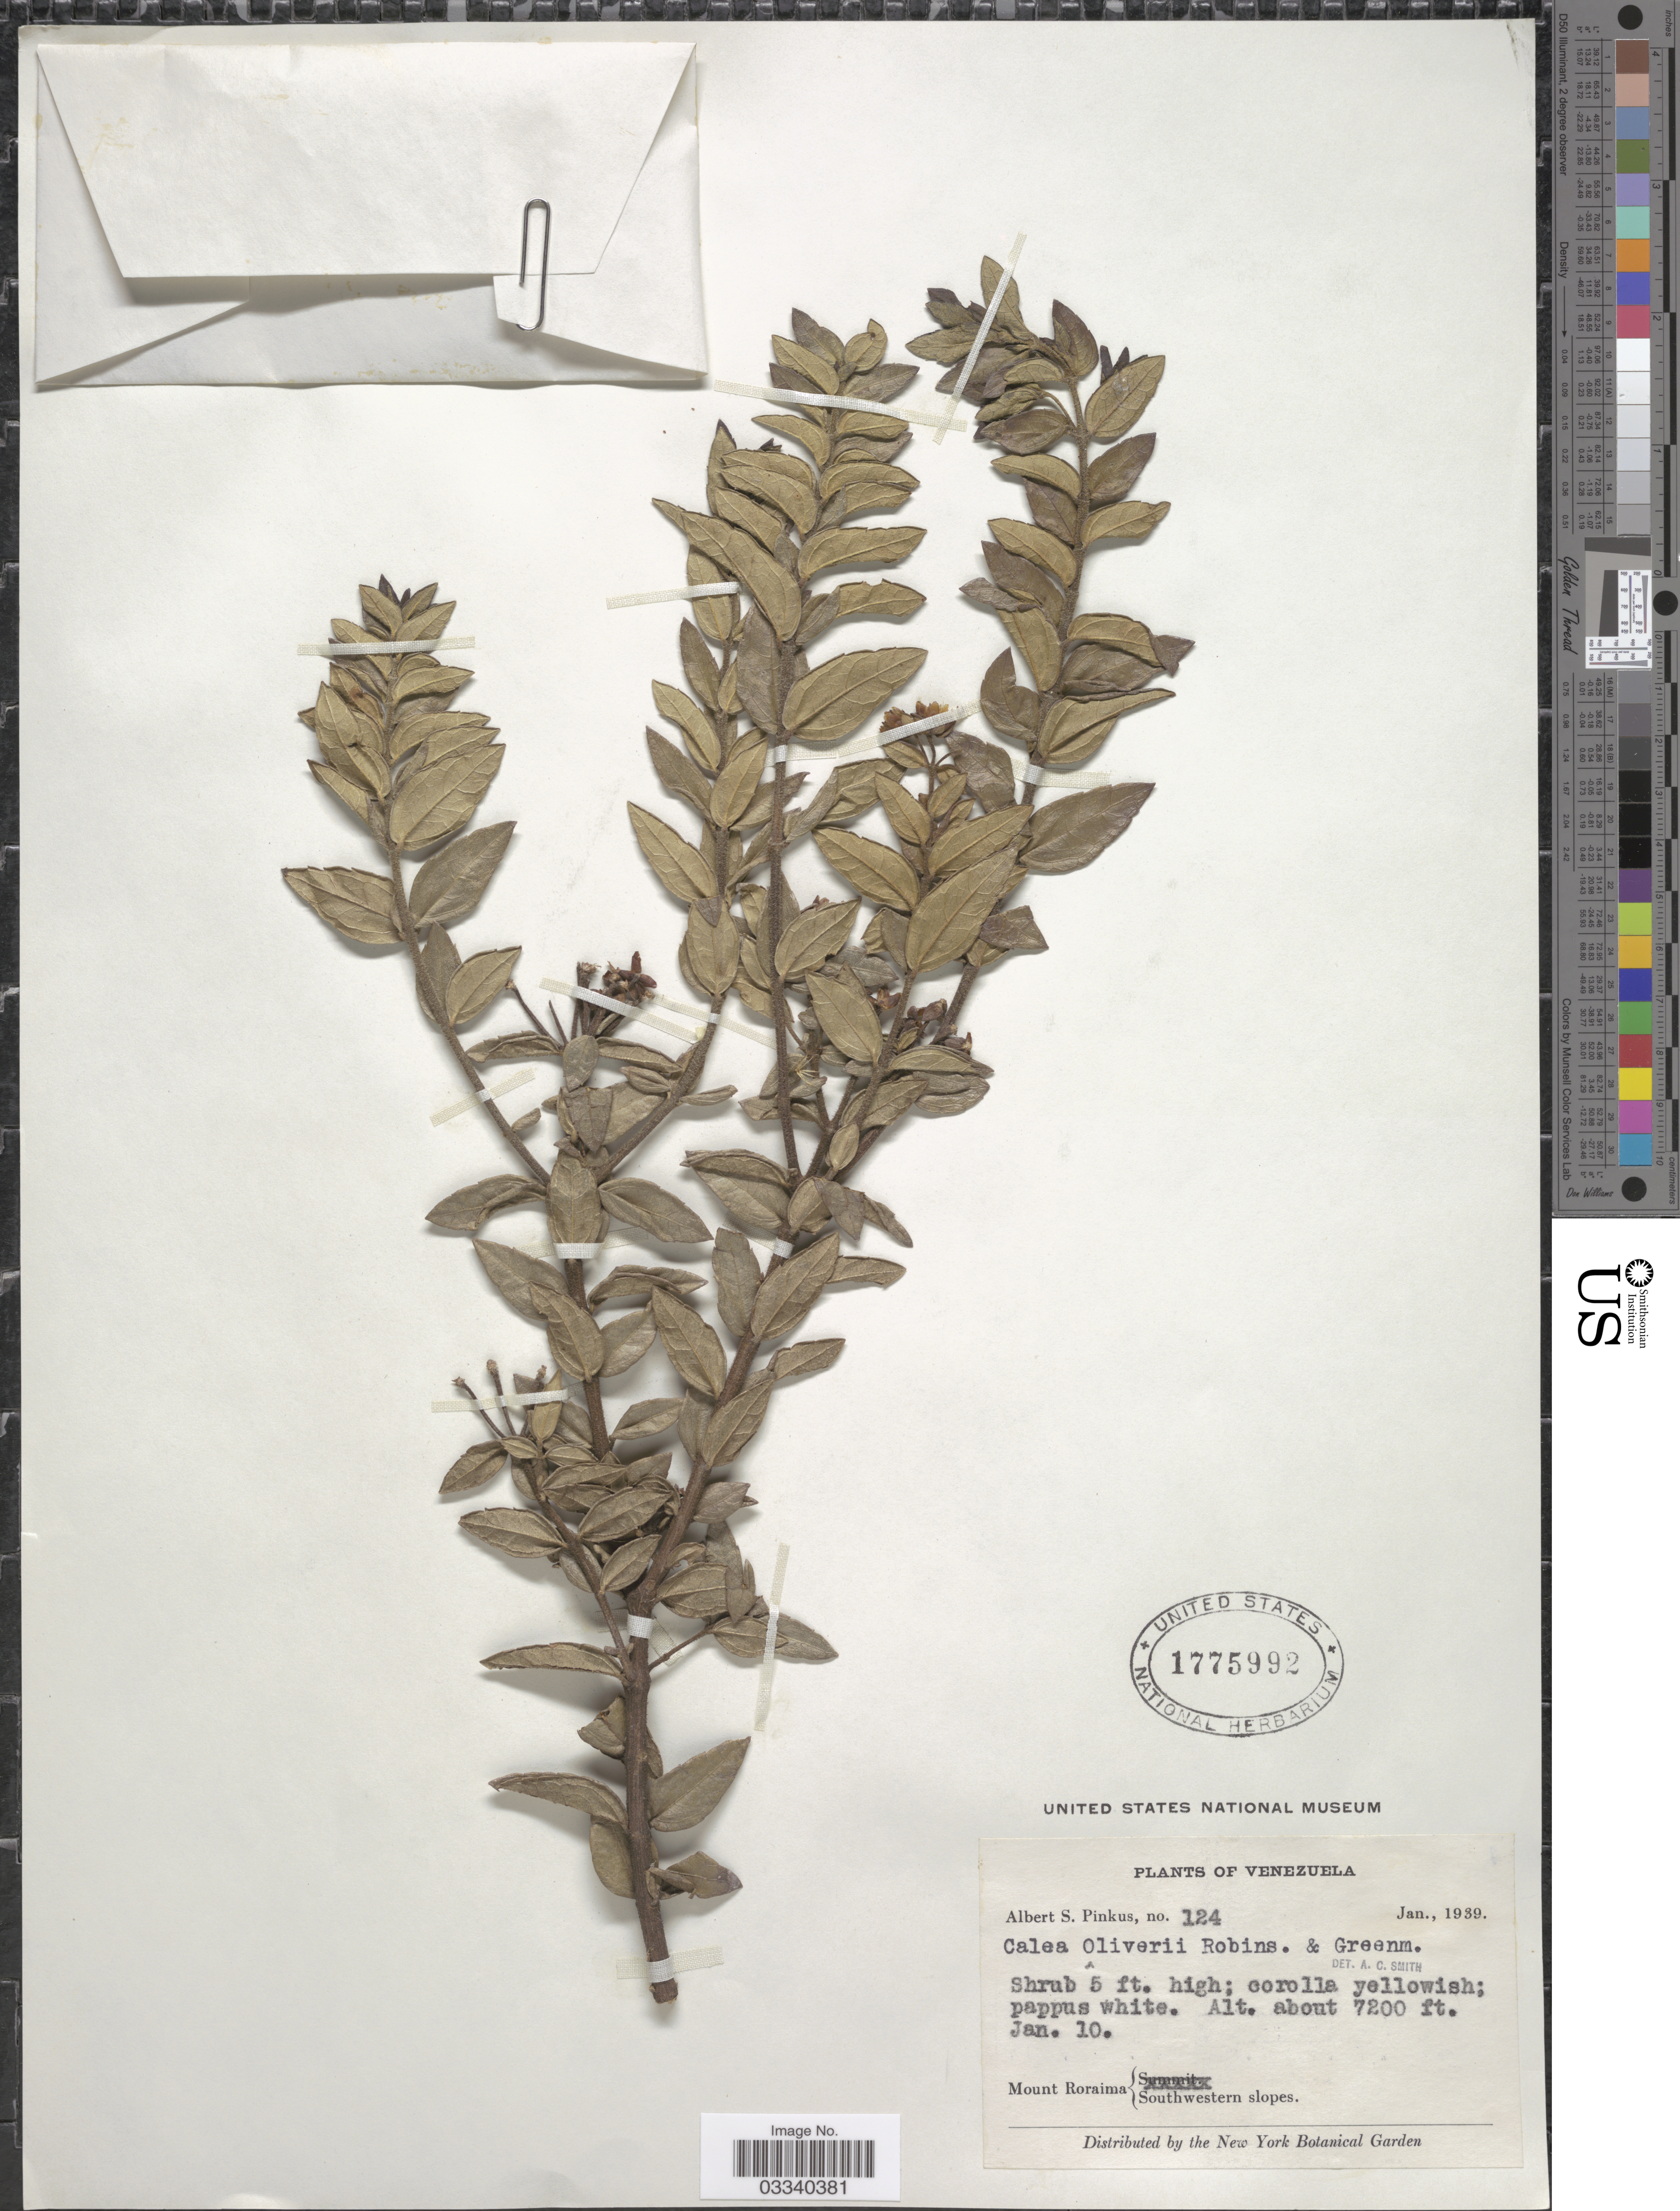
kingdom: Plantae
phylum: Tracheophyta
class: Magnoliopsida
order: Asterales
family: Asteraceae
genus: Calea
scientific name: Calea oliveri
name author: B.L. Rob. & Greenm.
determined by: Bueno, Vinicius Resende, (ICN), Universidade Federal do Rio Grande do Sul (BRAZIL)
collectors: A. Pinkus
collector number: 124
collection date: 1939-01-10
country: Venezuela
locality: Mount Roraima, Southwestern Slopes.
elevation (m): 2195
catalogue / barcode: US 1775992